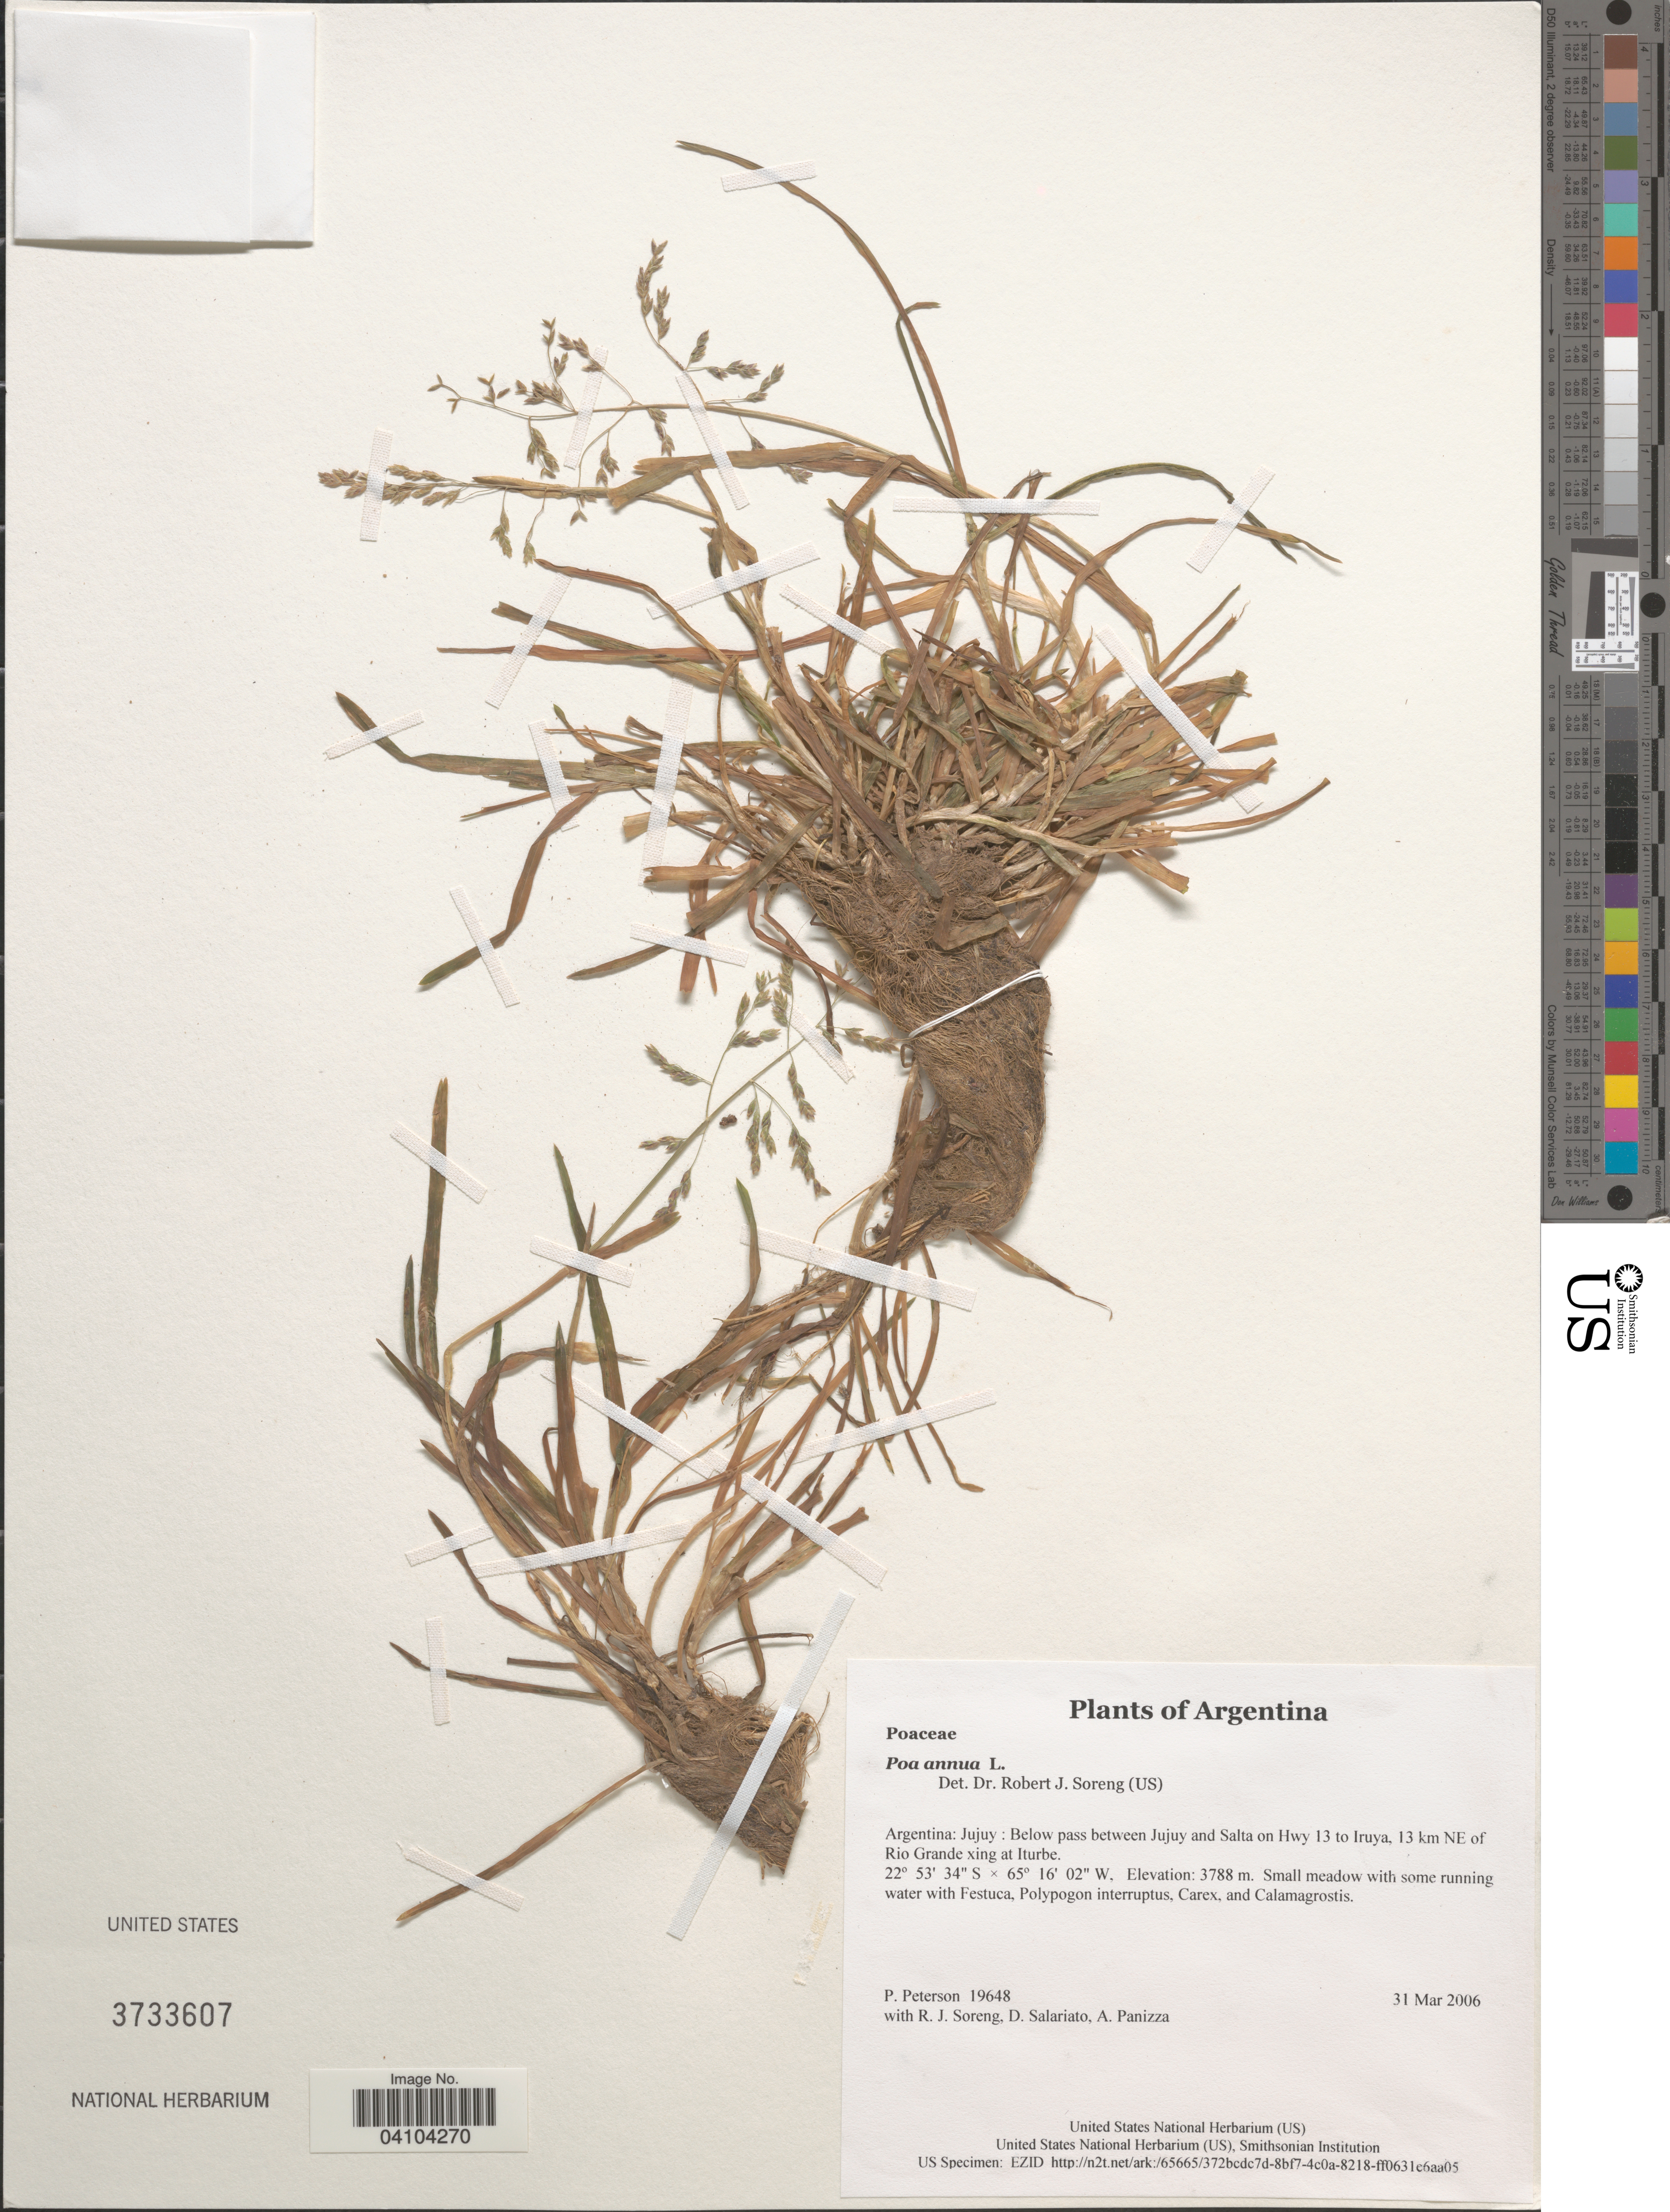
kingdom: Plantae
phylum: Tracheophyta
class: Liliopsida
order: Poales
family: Poaceae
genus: Poa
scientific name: Poa annua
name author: L.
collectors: P. Peterson, R. J. Soreng, D. Salariato & A. Panizza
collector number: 19648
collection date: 2006-03-31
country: Argentina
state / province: Jujuy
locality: Below pass between Jujuy and Salta on Hwy 13 to Iruya, 13 km NE of Rio Grande xing at Iturbe.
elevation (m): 3788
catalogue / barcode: US 3733607